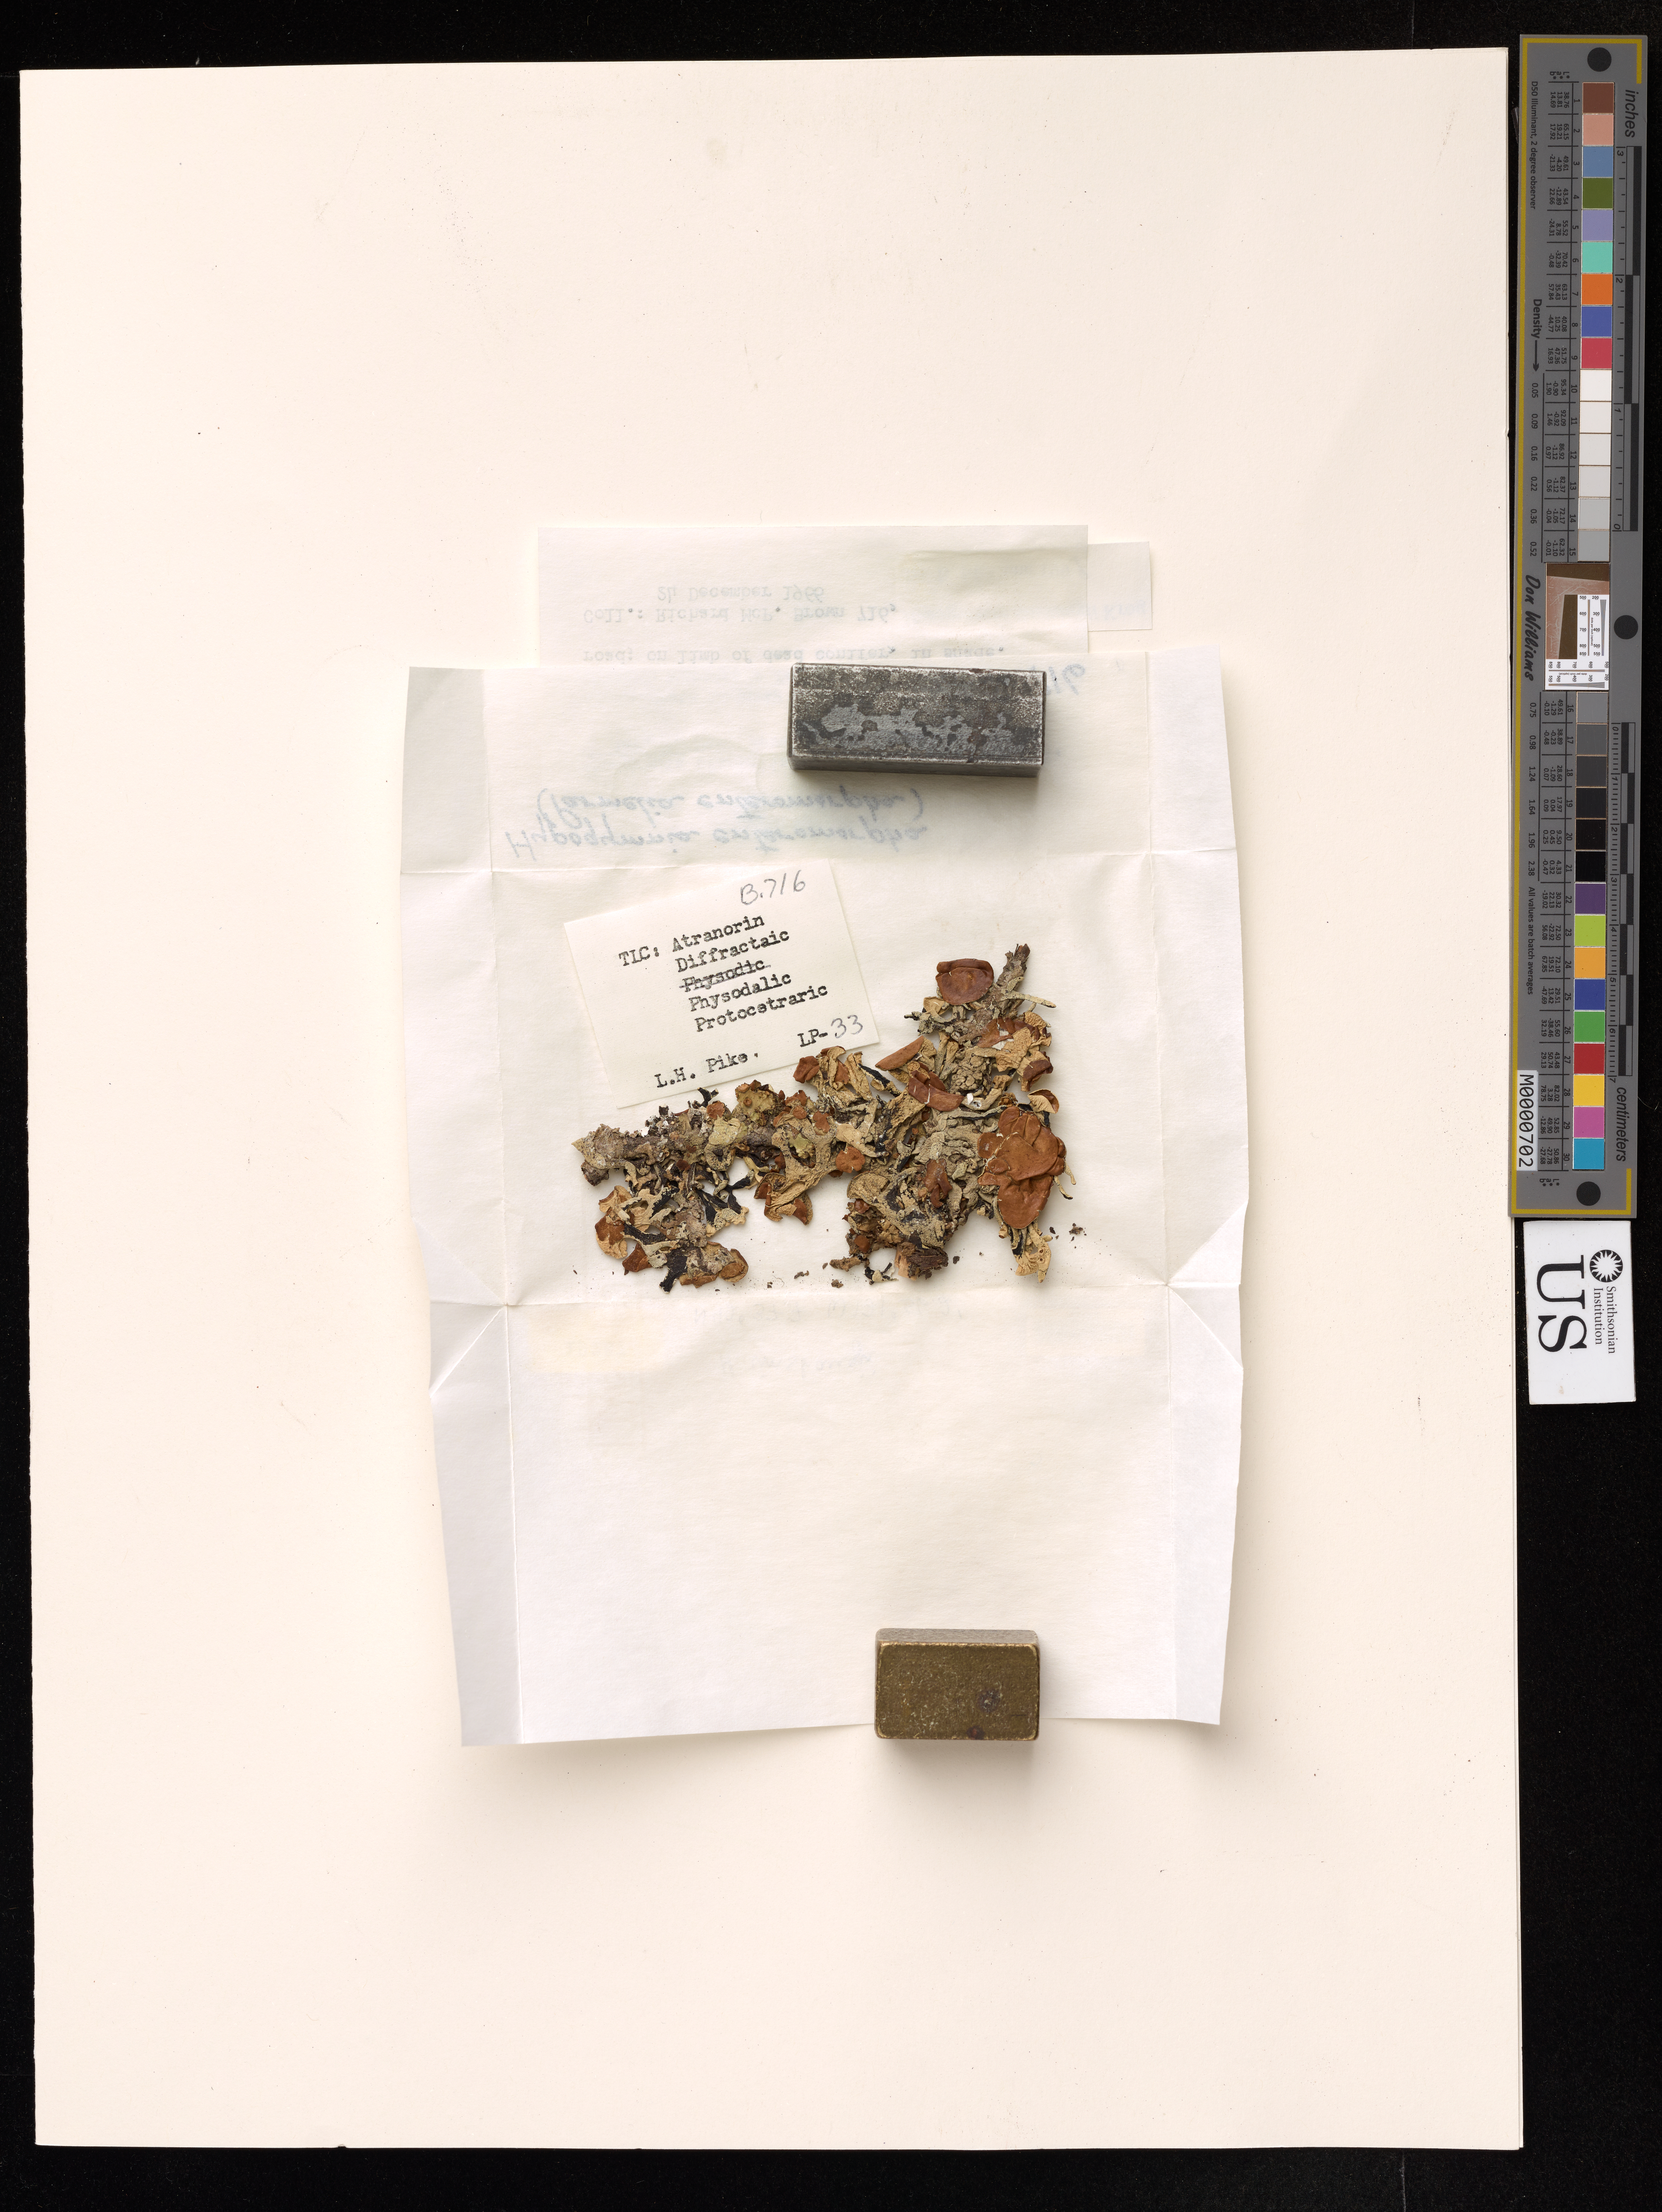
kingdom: Fungi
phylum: Ascomycota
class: Lecanoromycetes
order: Lecanorales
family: Parmeliaceae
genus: Hypogymnia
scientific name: Hypogymnia imshaugii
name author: Krog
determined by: McCune, B.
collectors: R. M. Brown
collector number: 716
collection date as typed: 24 Dec 1966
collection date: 1966-12-24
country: United States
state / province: Oregon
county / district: Klamath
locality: .75 mi n of klamath agency